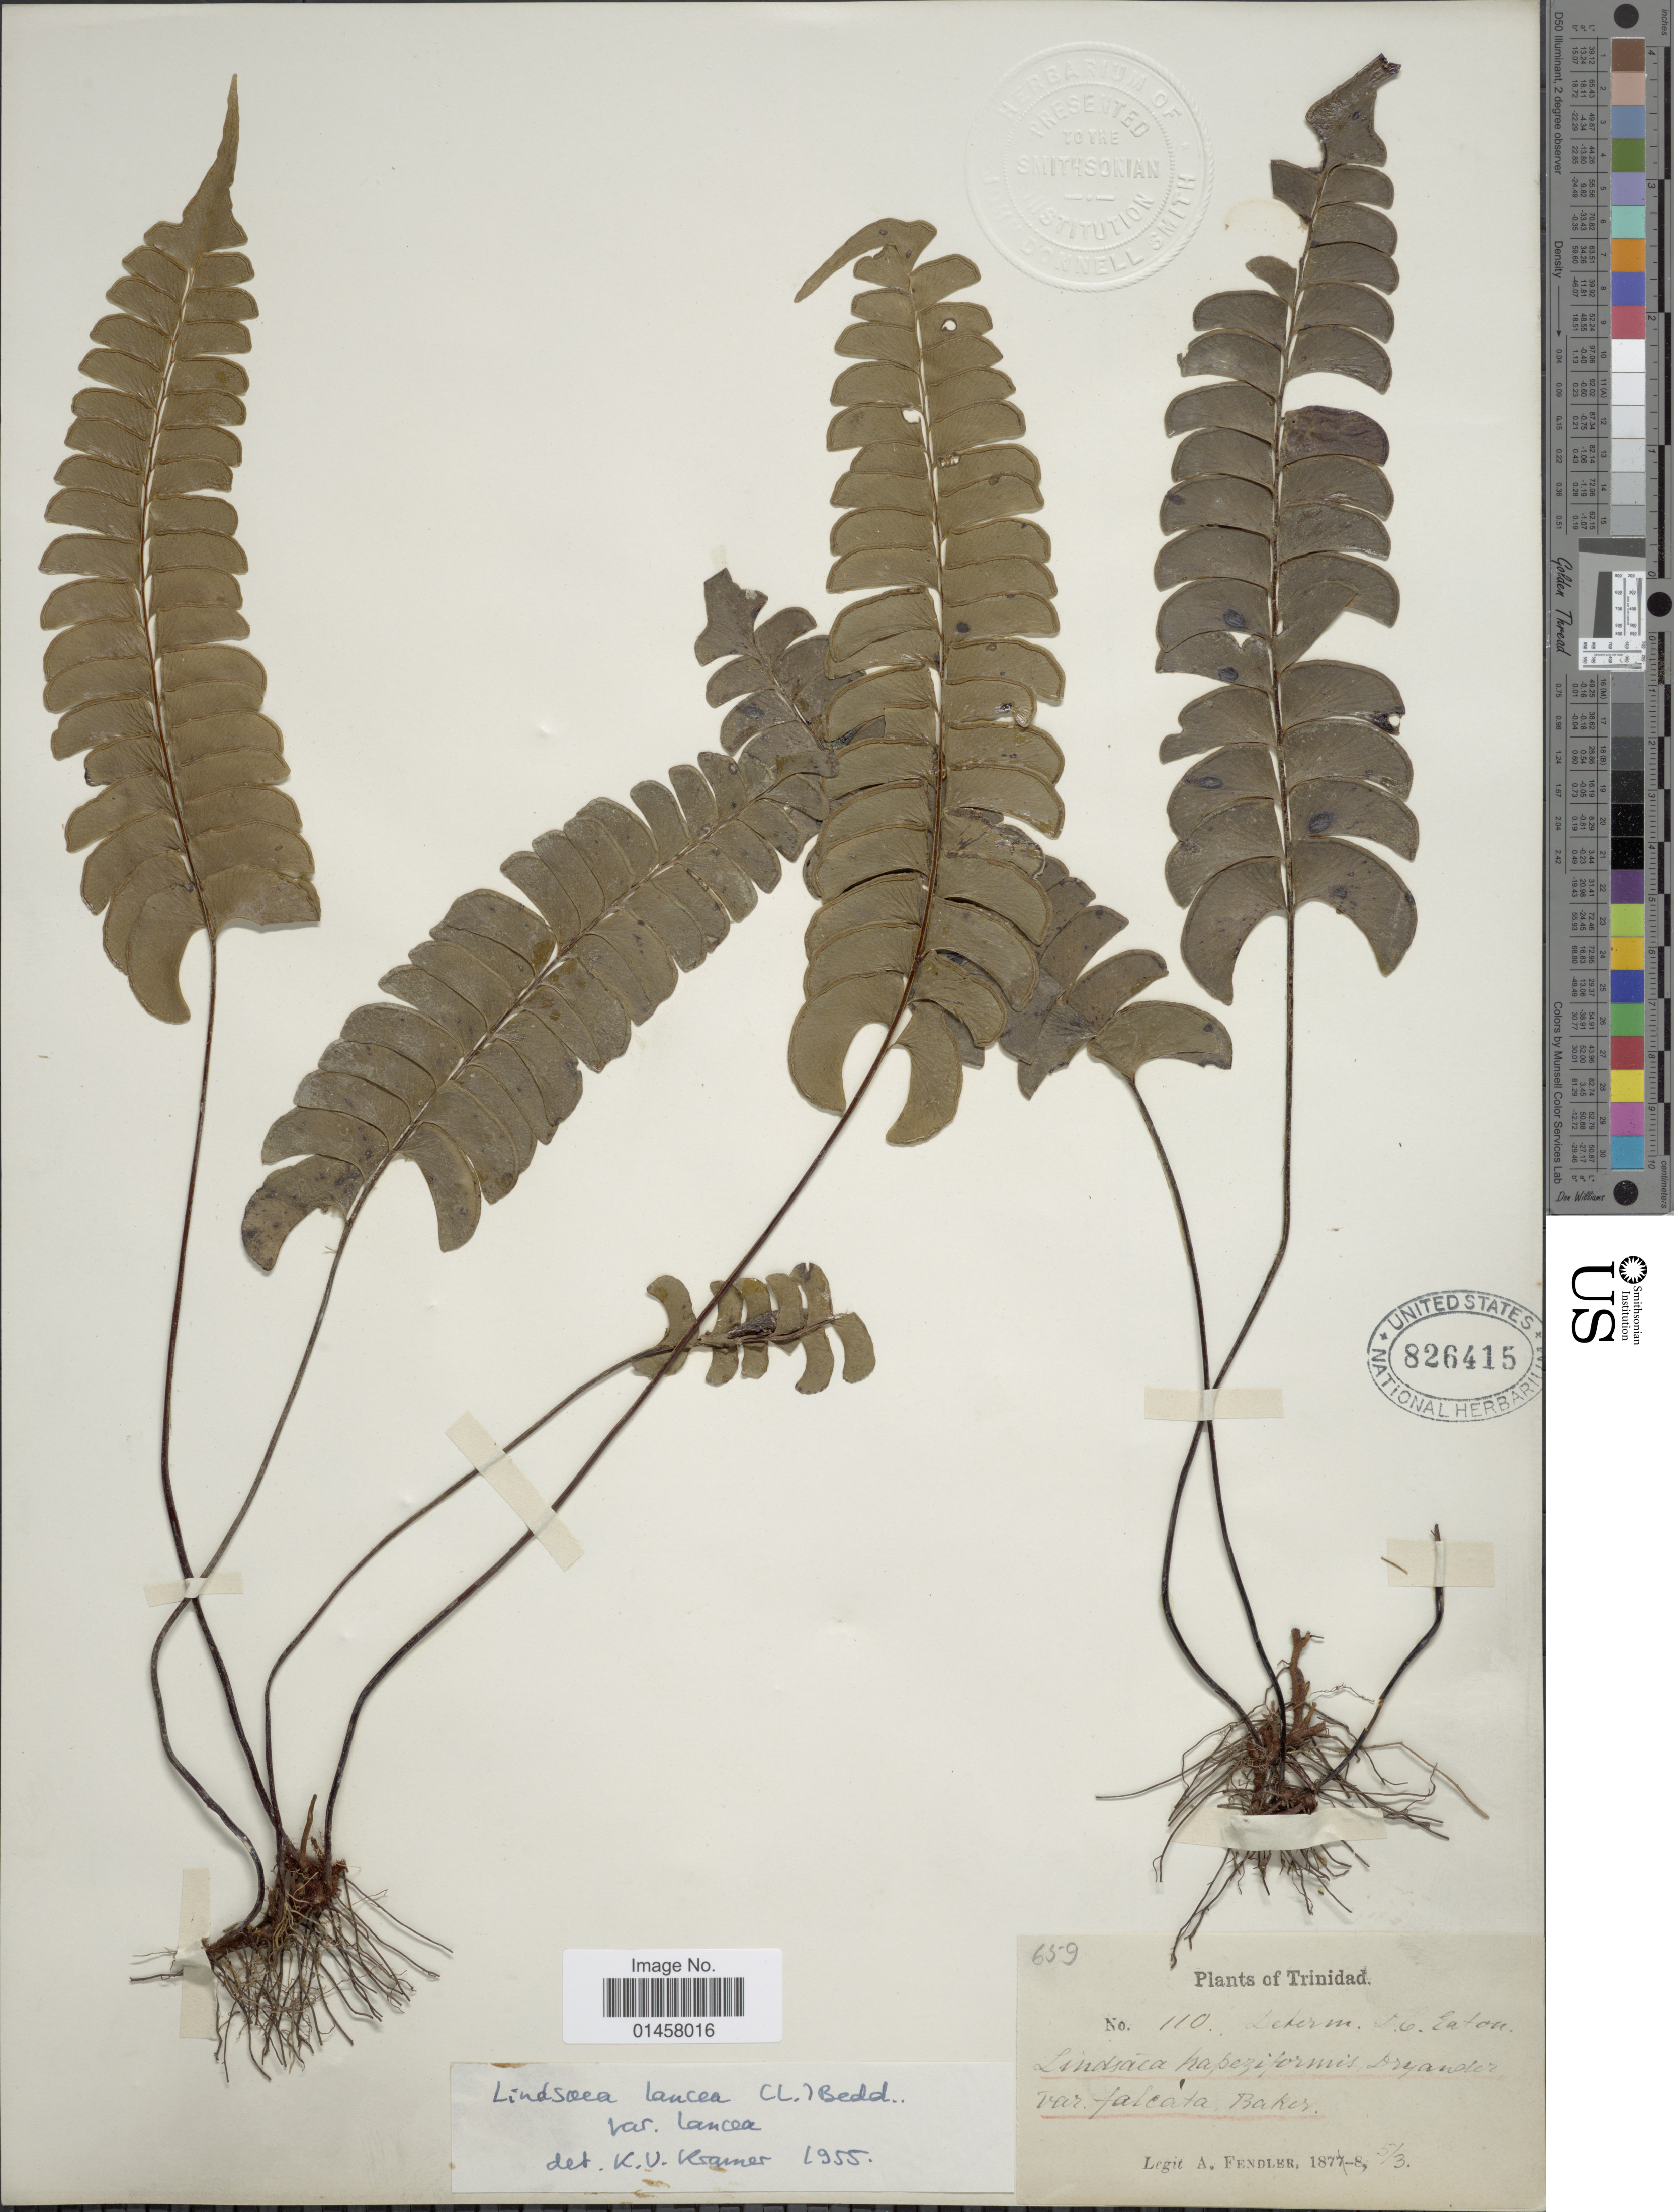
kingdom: Plantae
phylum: Tracheophyta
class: Polypodiopsida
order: Polypodiales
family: Lindsaeaceae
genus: Lindsaea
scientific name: Lindsaea lancea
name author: (L.) Bedd.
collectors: A. Fendler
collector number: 110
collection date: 1878-03-05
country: Trinidad and Tobago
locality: Trinidad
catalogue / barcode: US 826415